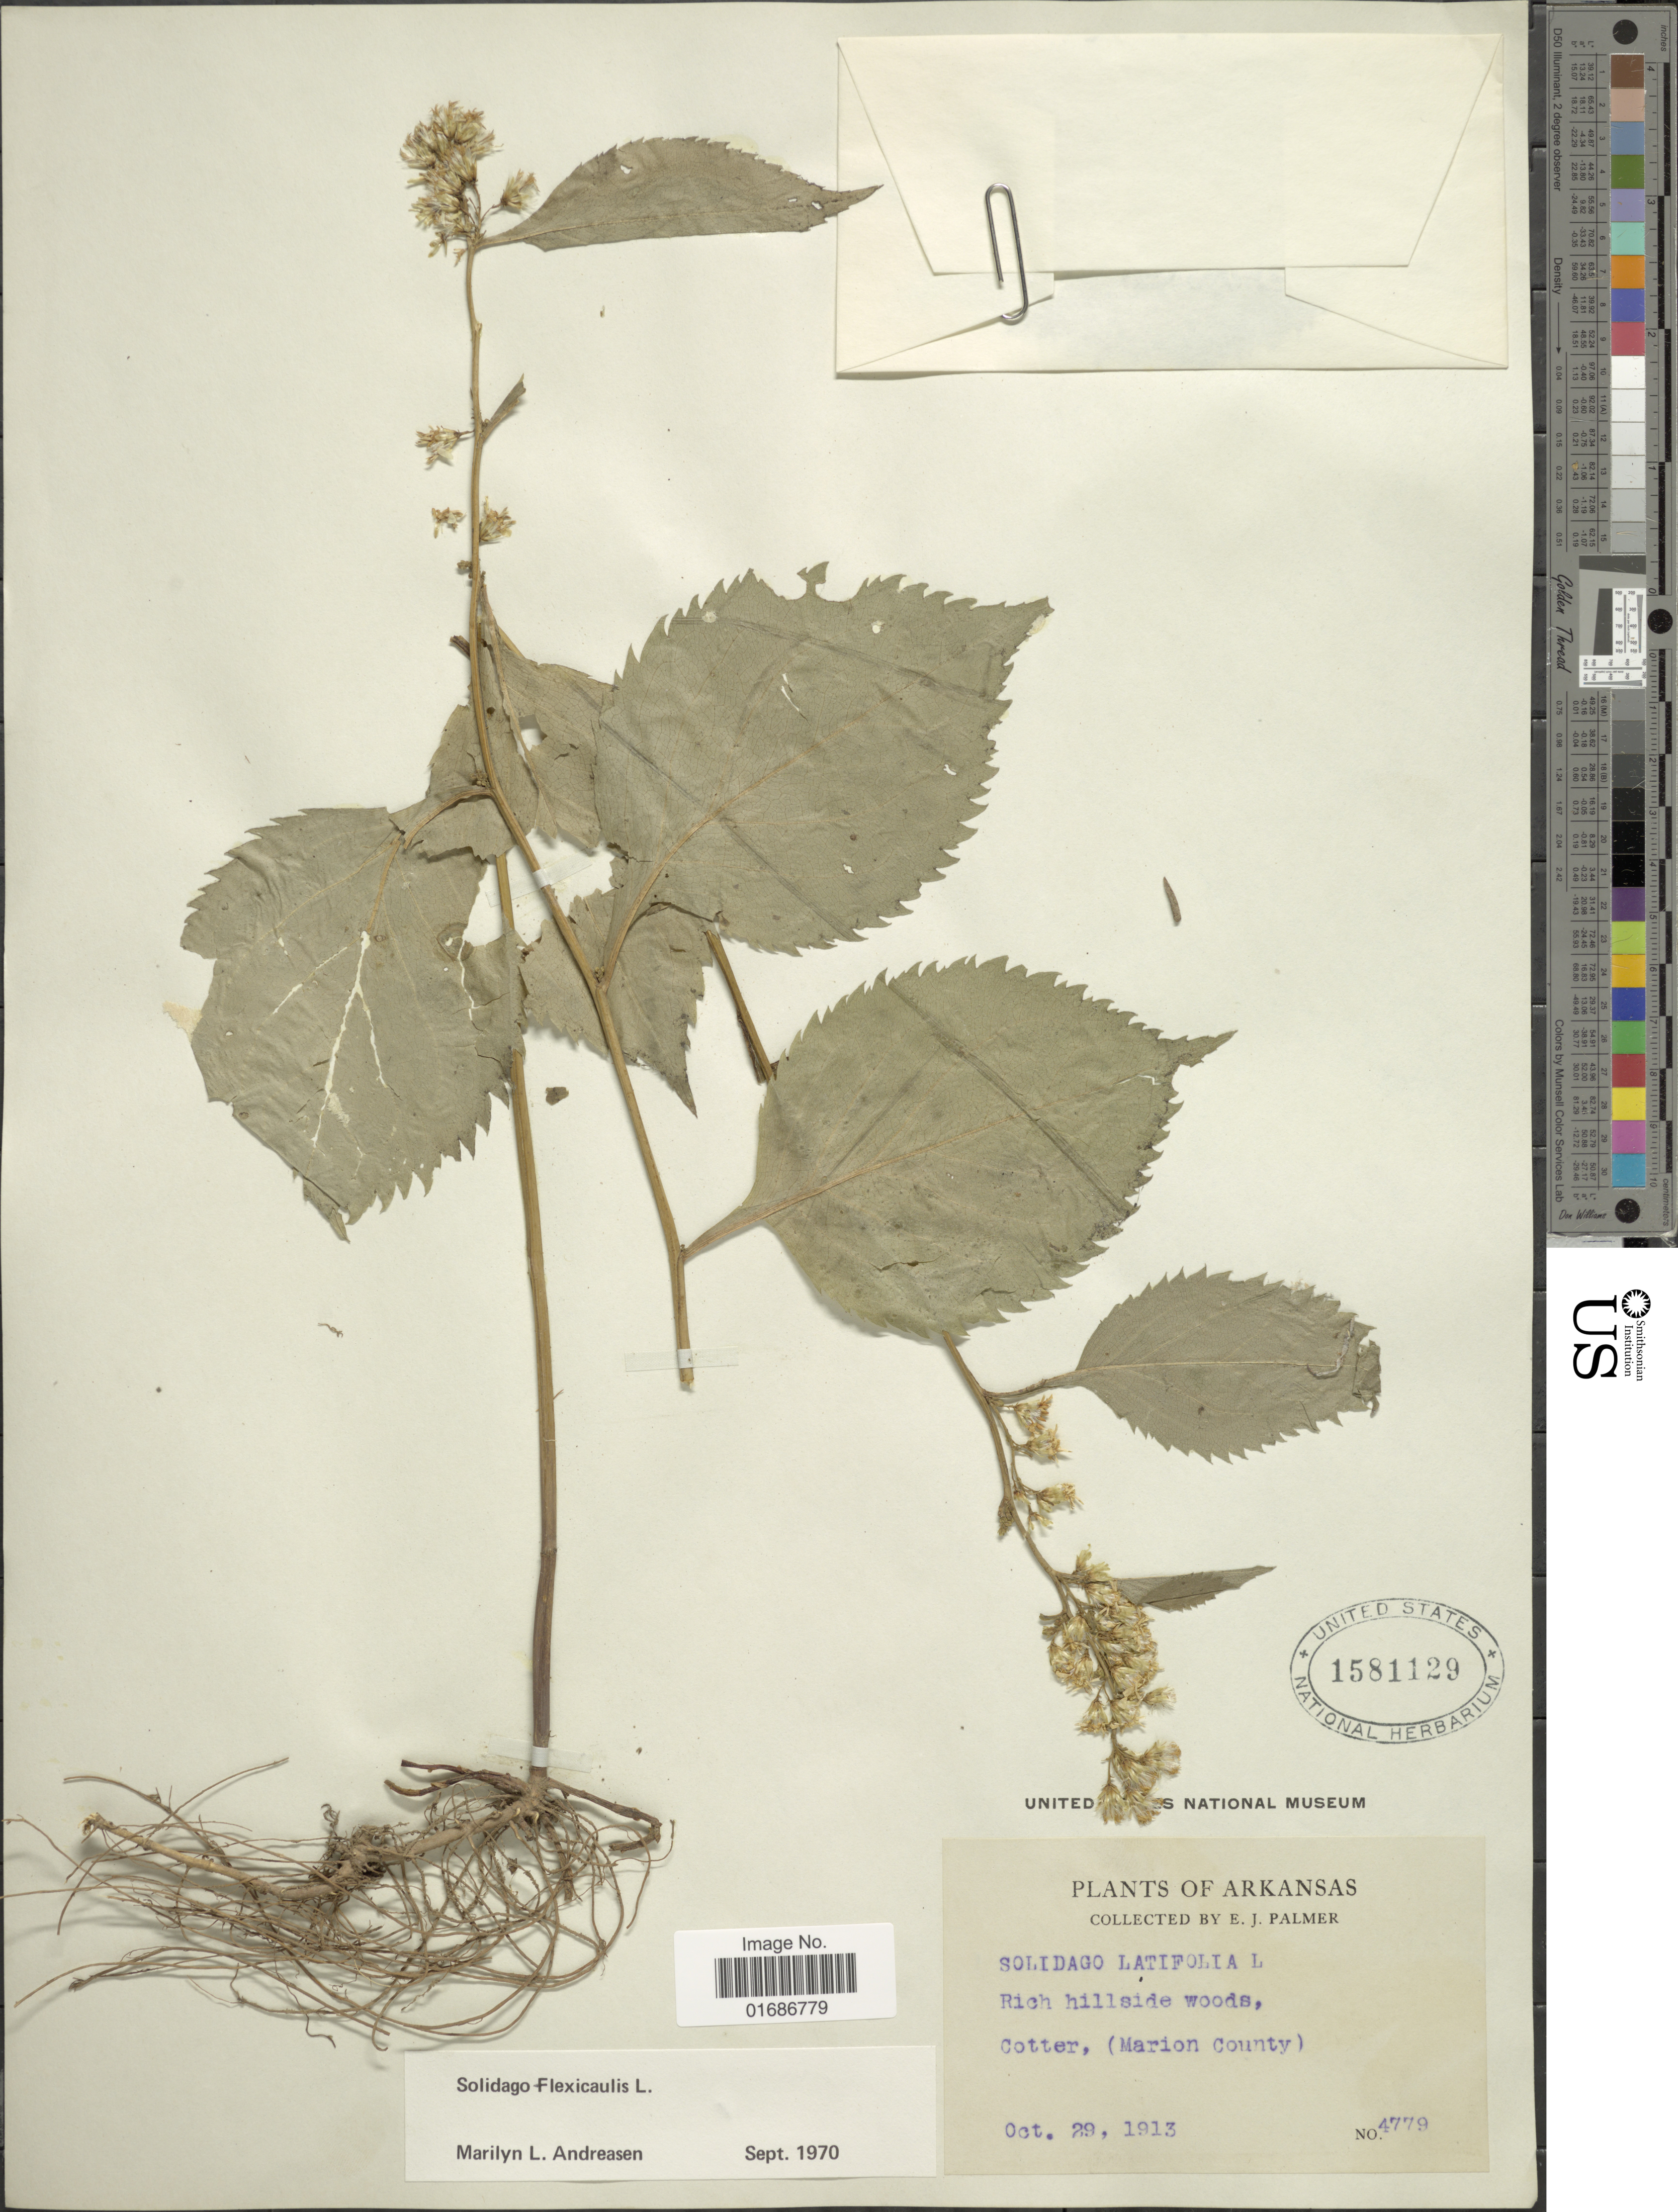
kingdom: Plantae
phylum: Tracheophyta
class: Magnoliopsida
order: Asterales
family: Asteraceae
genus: Solidago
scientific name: Solidago flexicaulis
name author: L.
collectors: E. J. Palmer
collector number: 4779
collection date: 1913-10-29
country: United States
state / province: Arkansas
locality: Rich hillside woods, Cotter, (Marion County)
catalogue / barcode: US 1581129